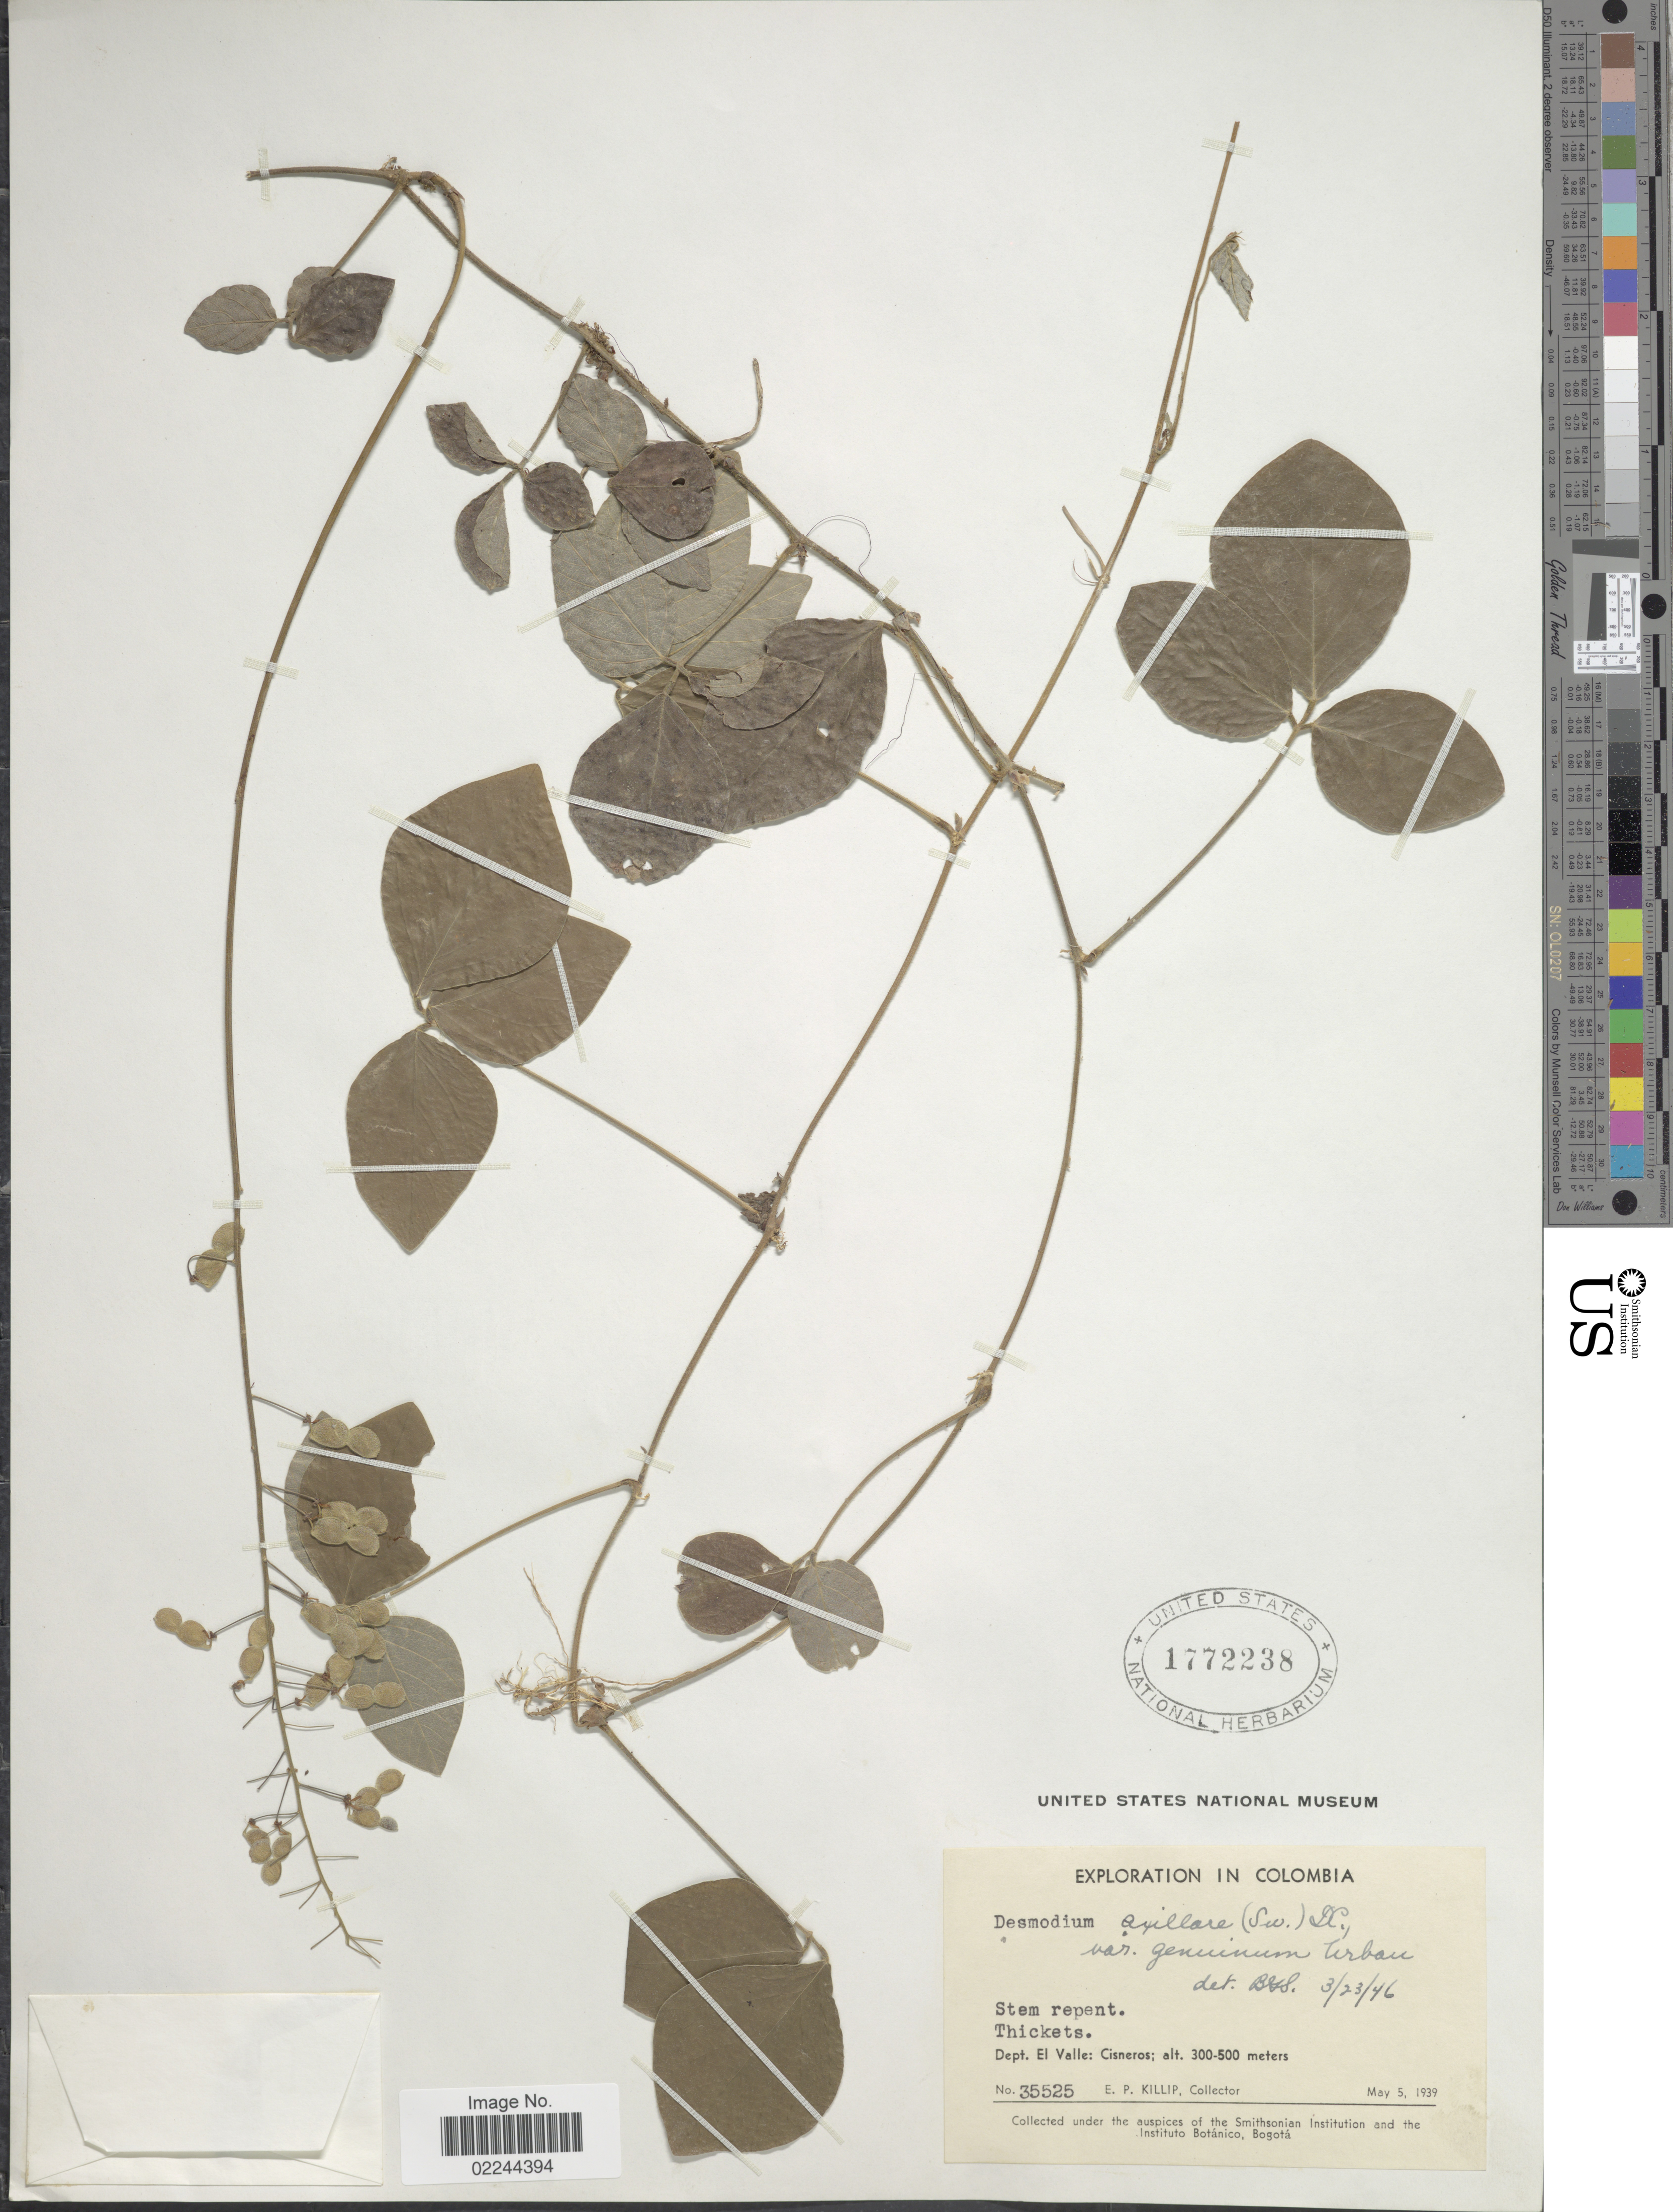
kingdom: Plantae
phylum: Tracheophyta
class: Magnoliopsida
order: Fabales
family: Fabaceae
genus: Desmodium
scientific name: Desmodium axillare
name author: (Sw.) DC.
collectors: E. P. Killip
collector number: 35525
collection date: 1939-05-05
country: Colombia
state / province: Valle del Cauca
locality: Thickets. Dept. El Valle: Cisneros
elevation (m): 300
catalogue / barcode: US 1772238